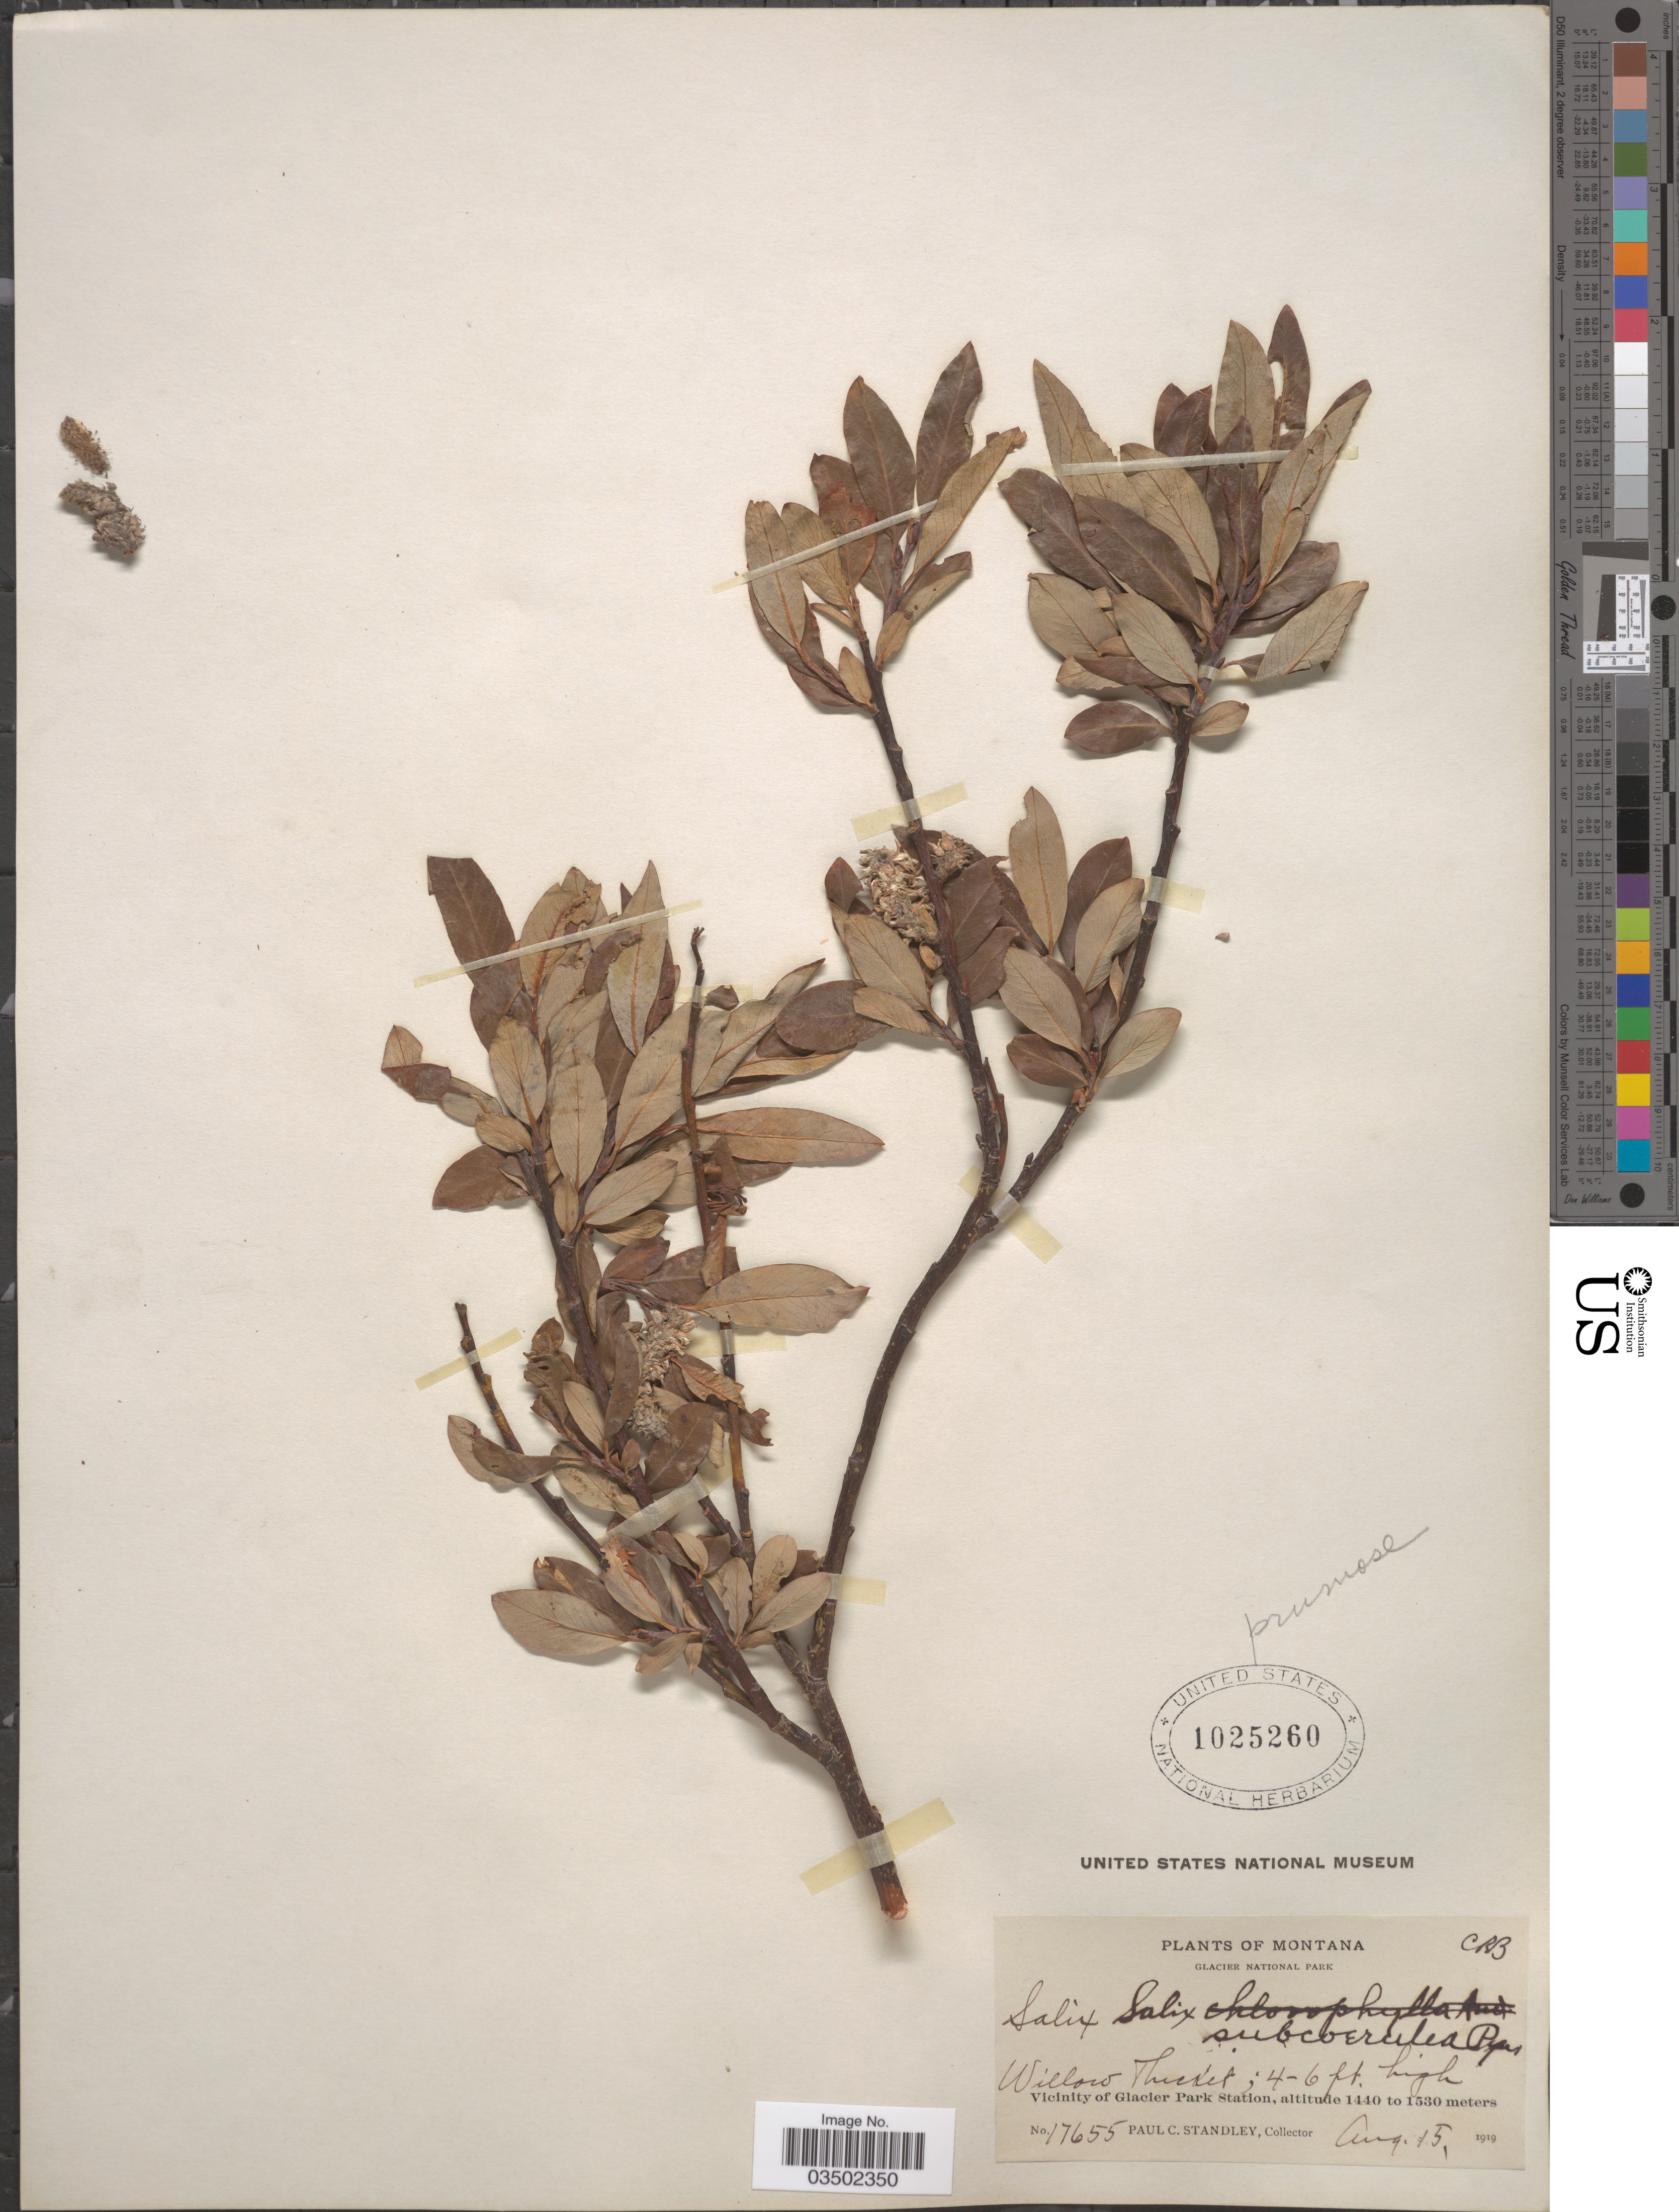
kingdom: Plantae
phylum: Tracheophyta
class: Magnoliopsida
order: Malpighiales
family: Salicaceae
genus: Salix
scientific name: Salix planifolia var. monica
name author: (Bebb) C.K. Schneid.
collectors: P. C. Standley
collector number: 17655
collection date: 1919-08-15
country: United States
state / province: Montana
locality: Glacier National Park. Vicinity of Glacier Park Station.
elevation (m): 1440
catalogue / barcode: US 1025260